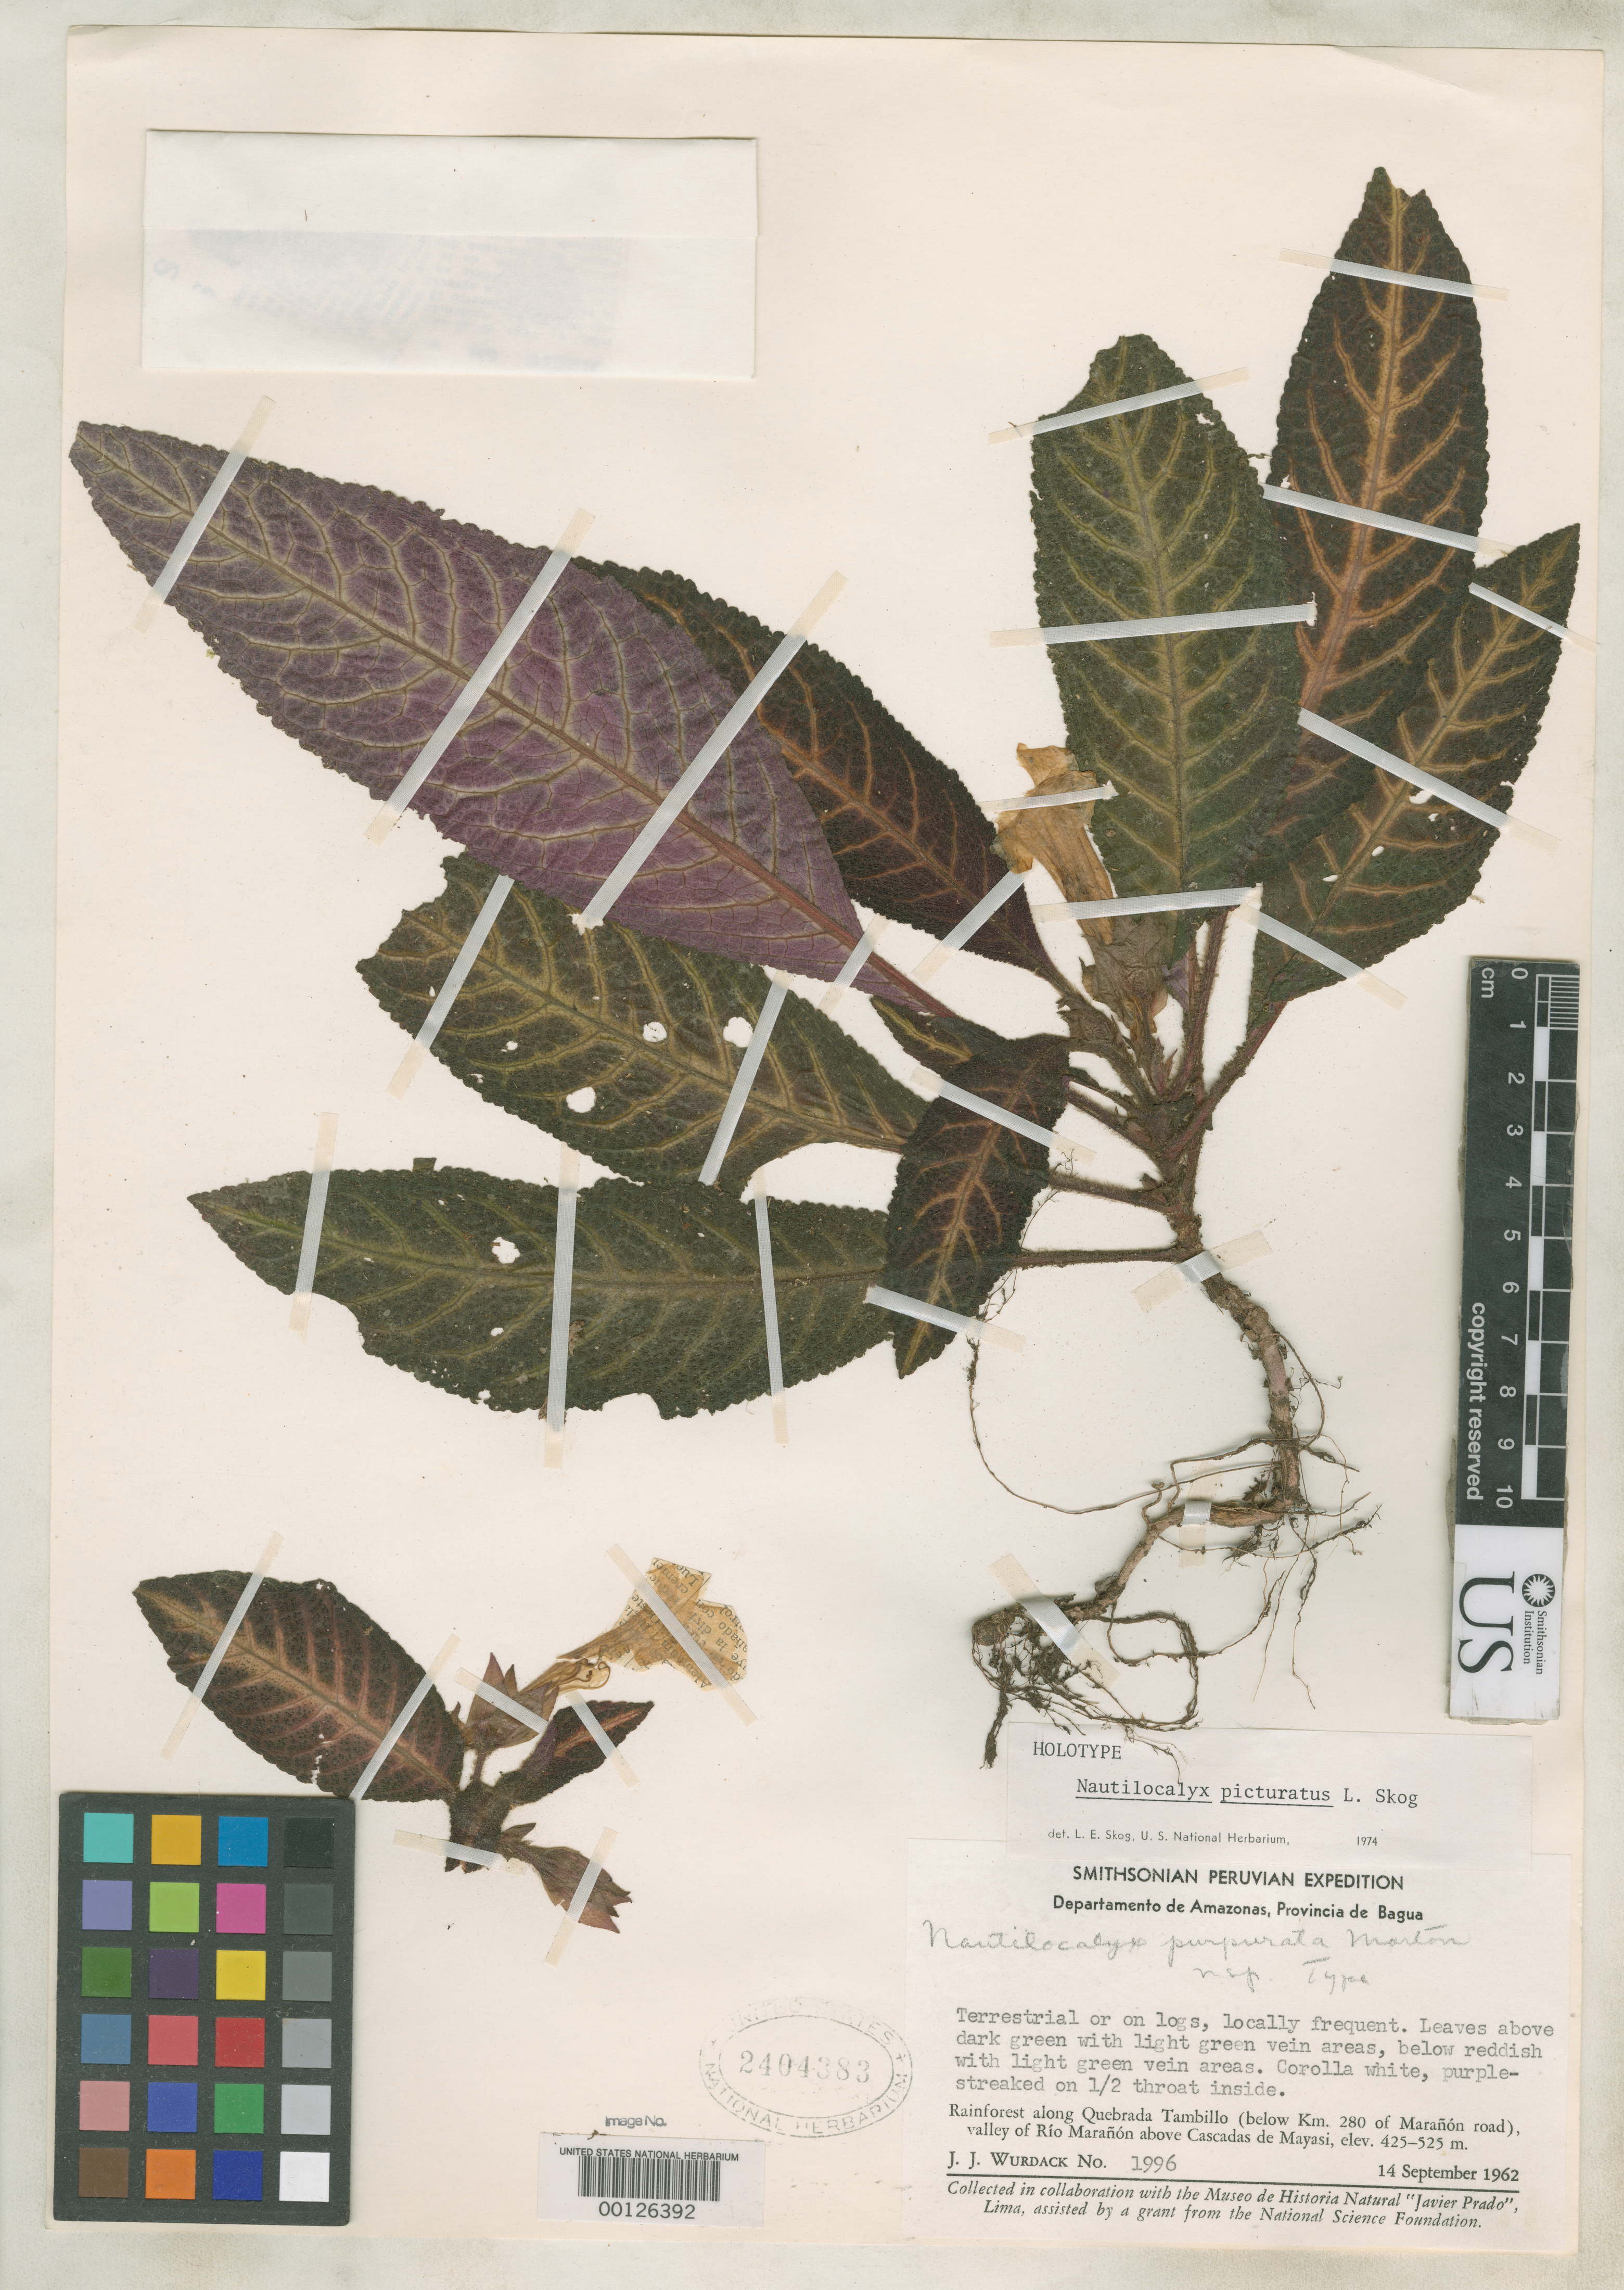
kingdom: Plantae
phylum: Tracheophyta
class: Magnoliopsida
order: Lamiales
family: Gesneriaceae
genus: Nautilocalyx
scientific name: Nautilocalyx picturatus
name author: L.E. Skog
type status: Holotype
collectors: J. J. Wurdack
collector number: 1996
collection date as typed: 14 Sep 1962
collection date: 1962-09-14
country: Peru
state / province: Amazonas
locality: Bagua, Quebrada Tambillo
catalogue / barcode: US 2404383